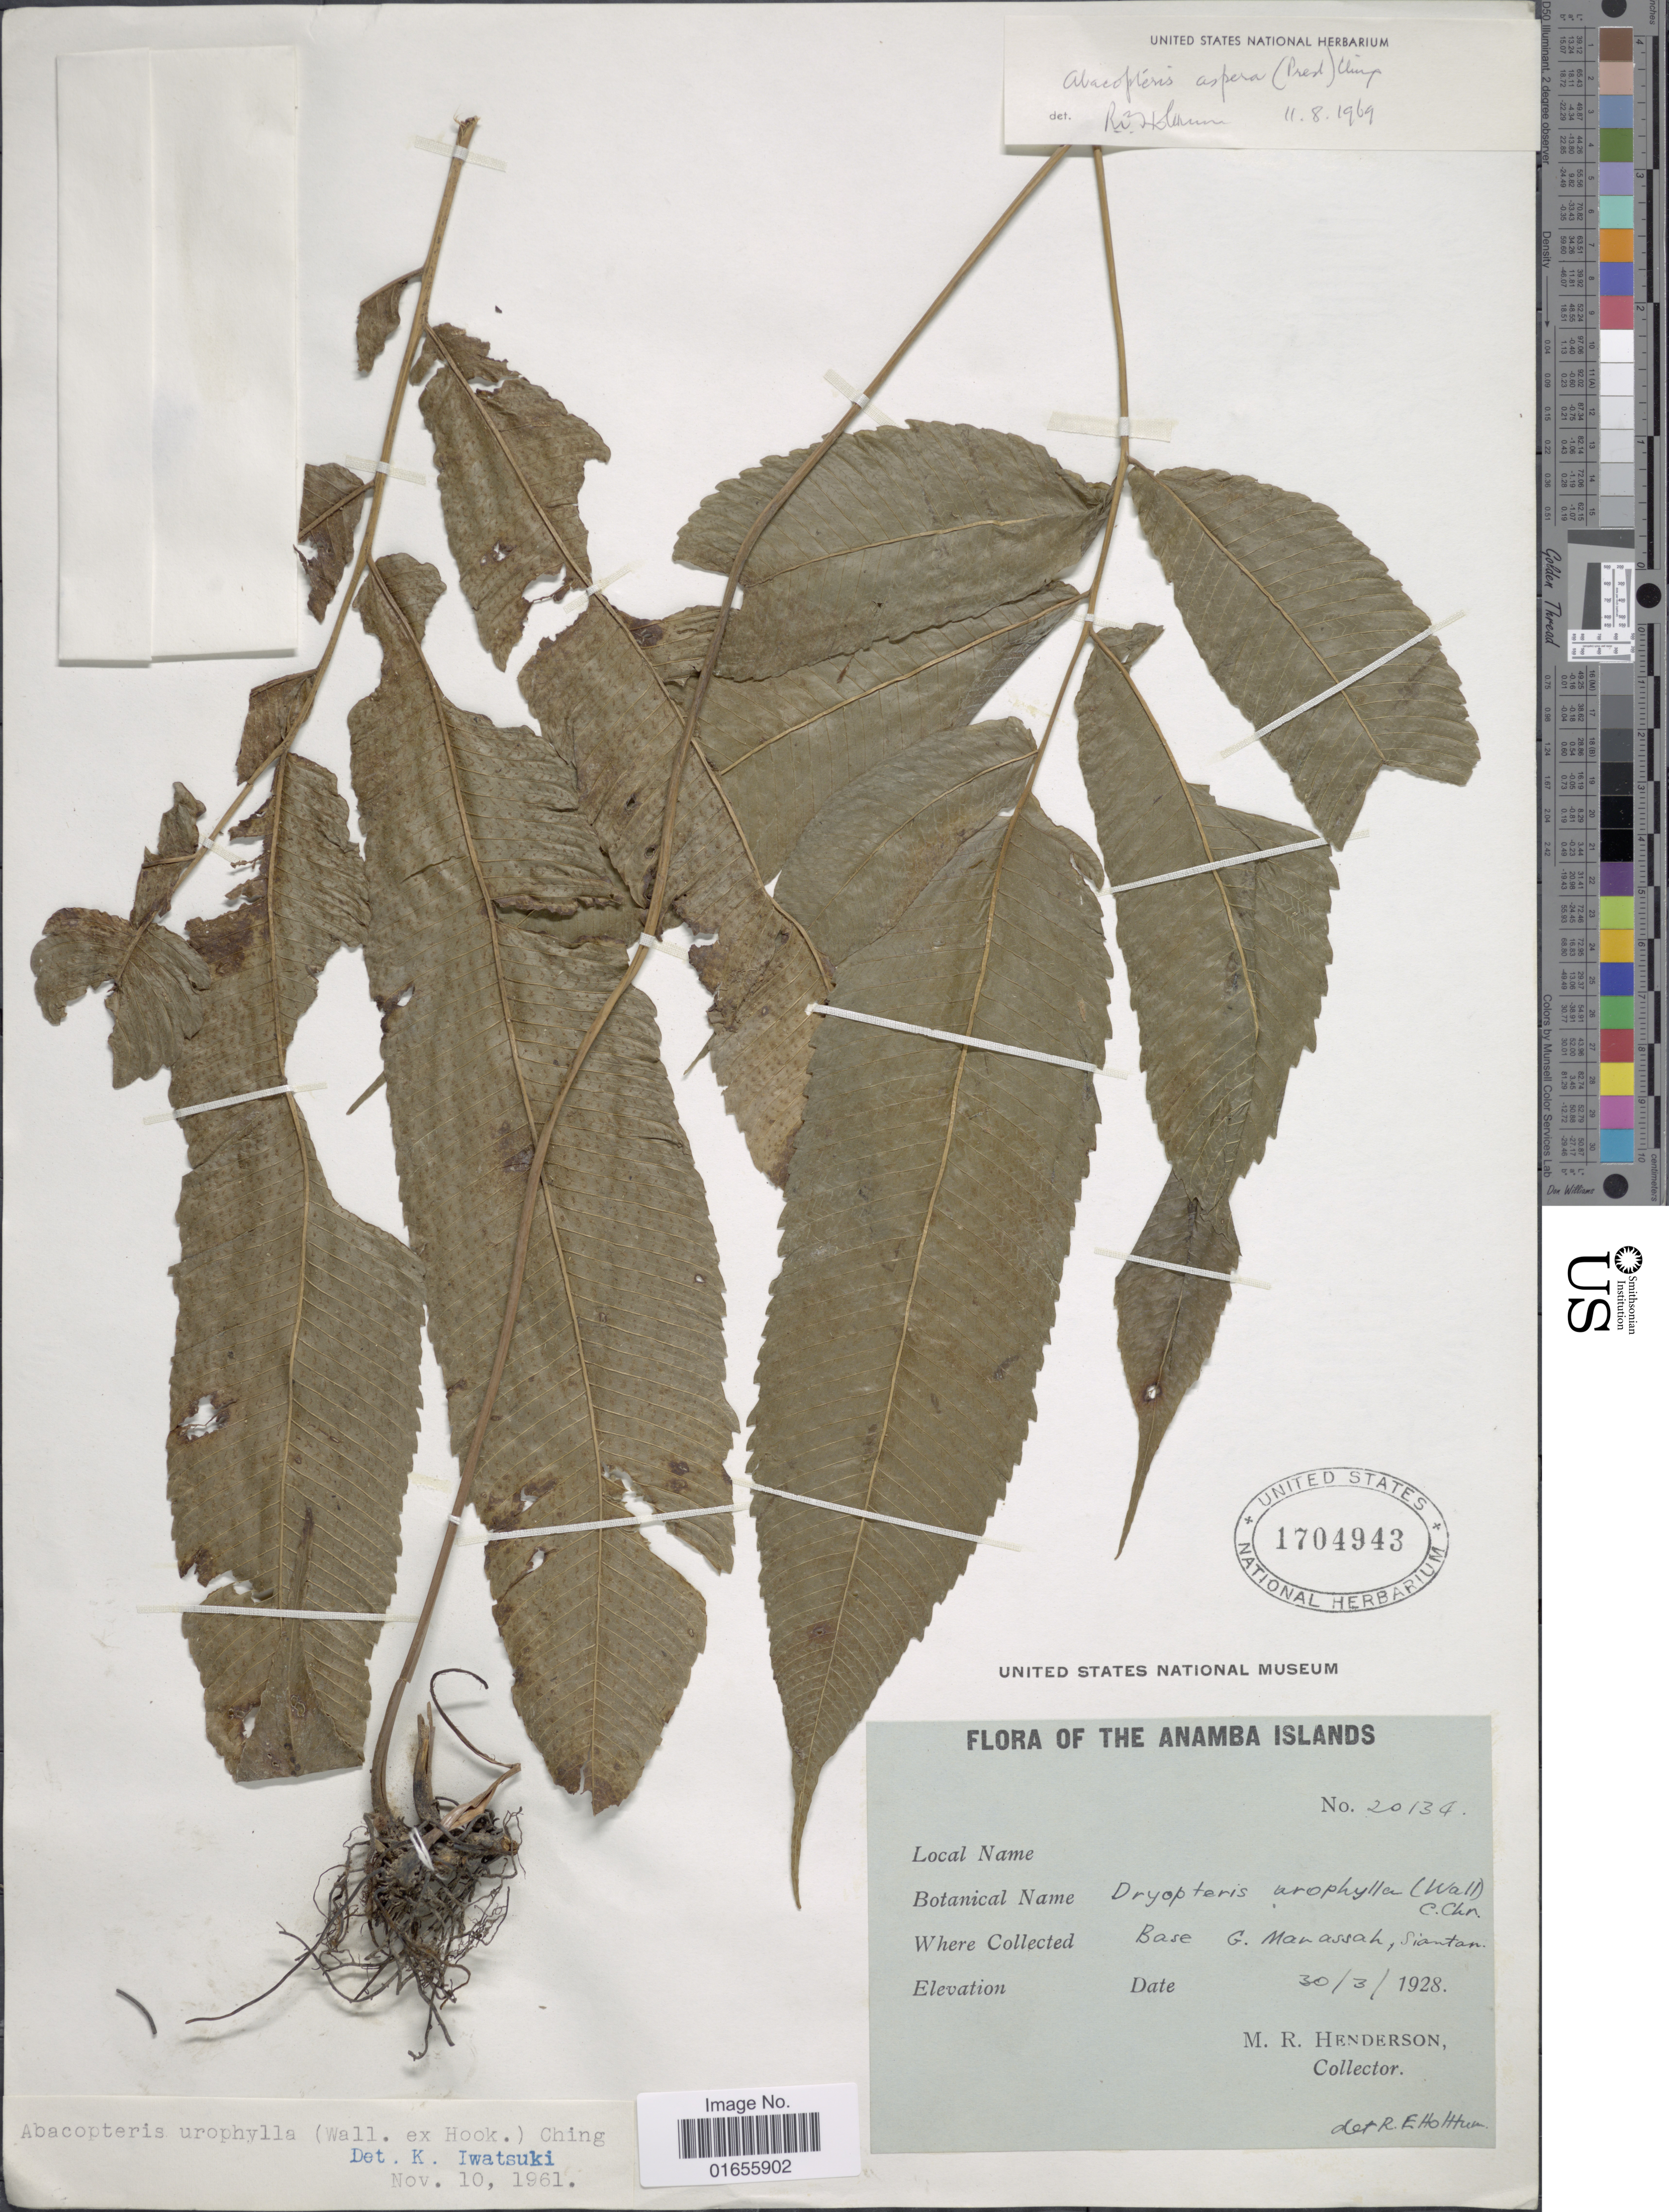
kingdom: Plantae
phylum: Tracheophyta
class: Polypodiopsida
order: Polypodiales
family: Thelypteridaceae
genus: Pronephrium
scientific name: Pronephrium asperum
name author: (C. Presl) Holttum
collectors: M. Henderson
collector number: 20134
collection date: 1928-03-30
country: Indonesia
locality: Anamba Island, Base G. Manassah, Siantan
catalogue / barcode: US 1704943